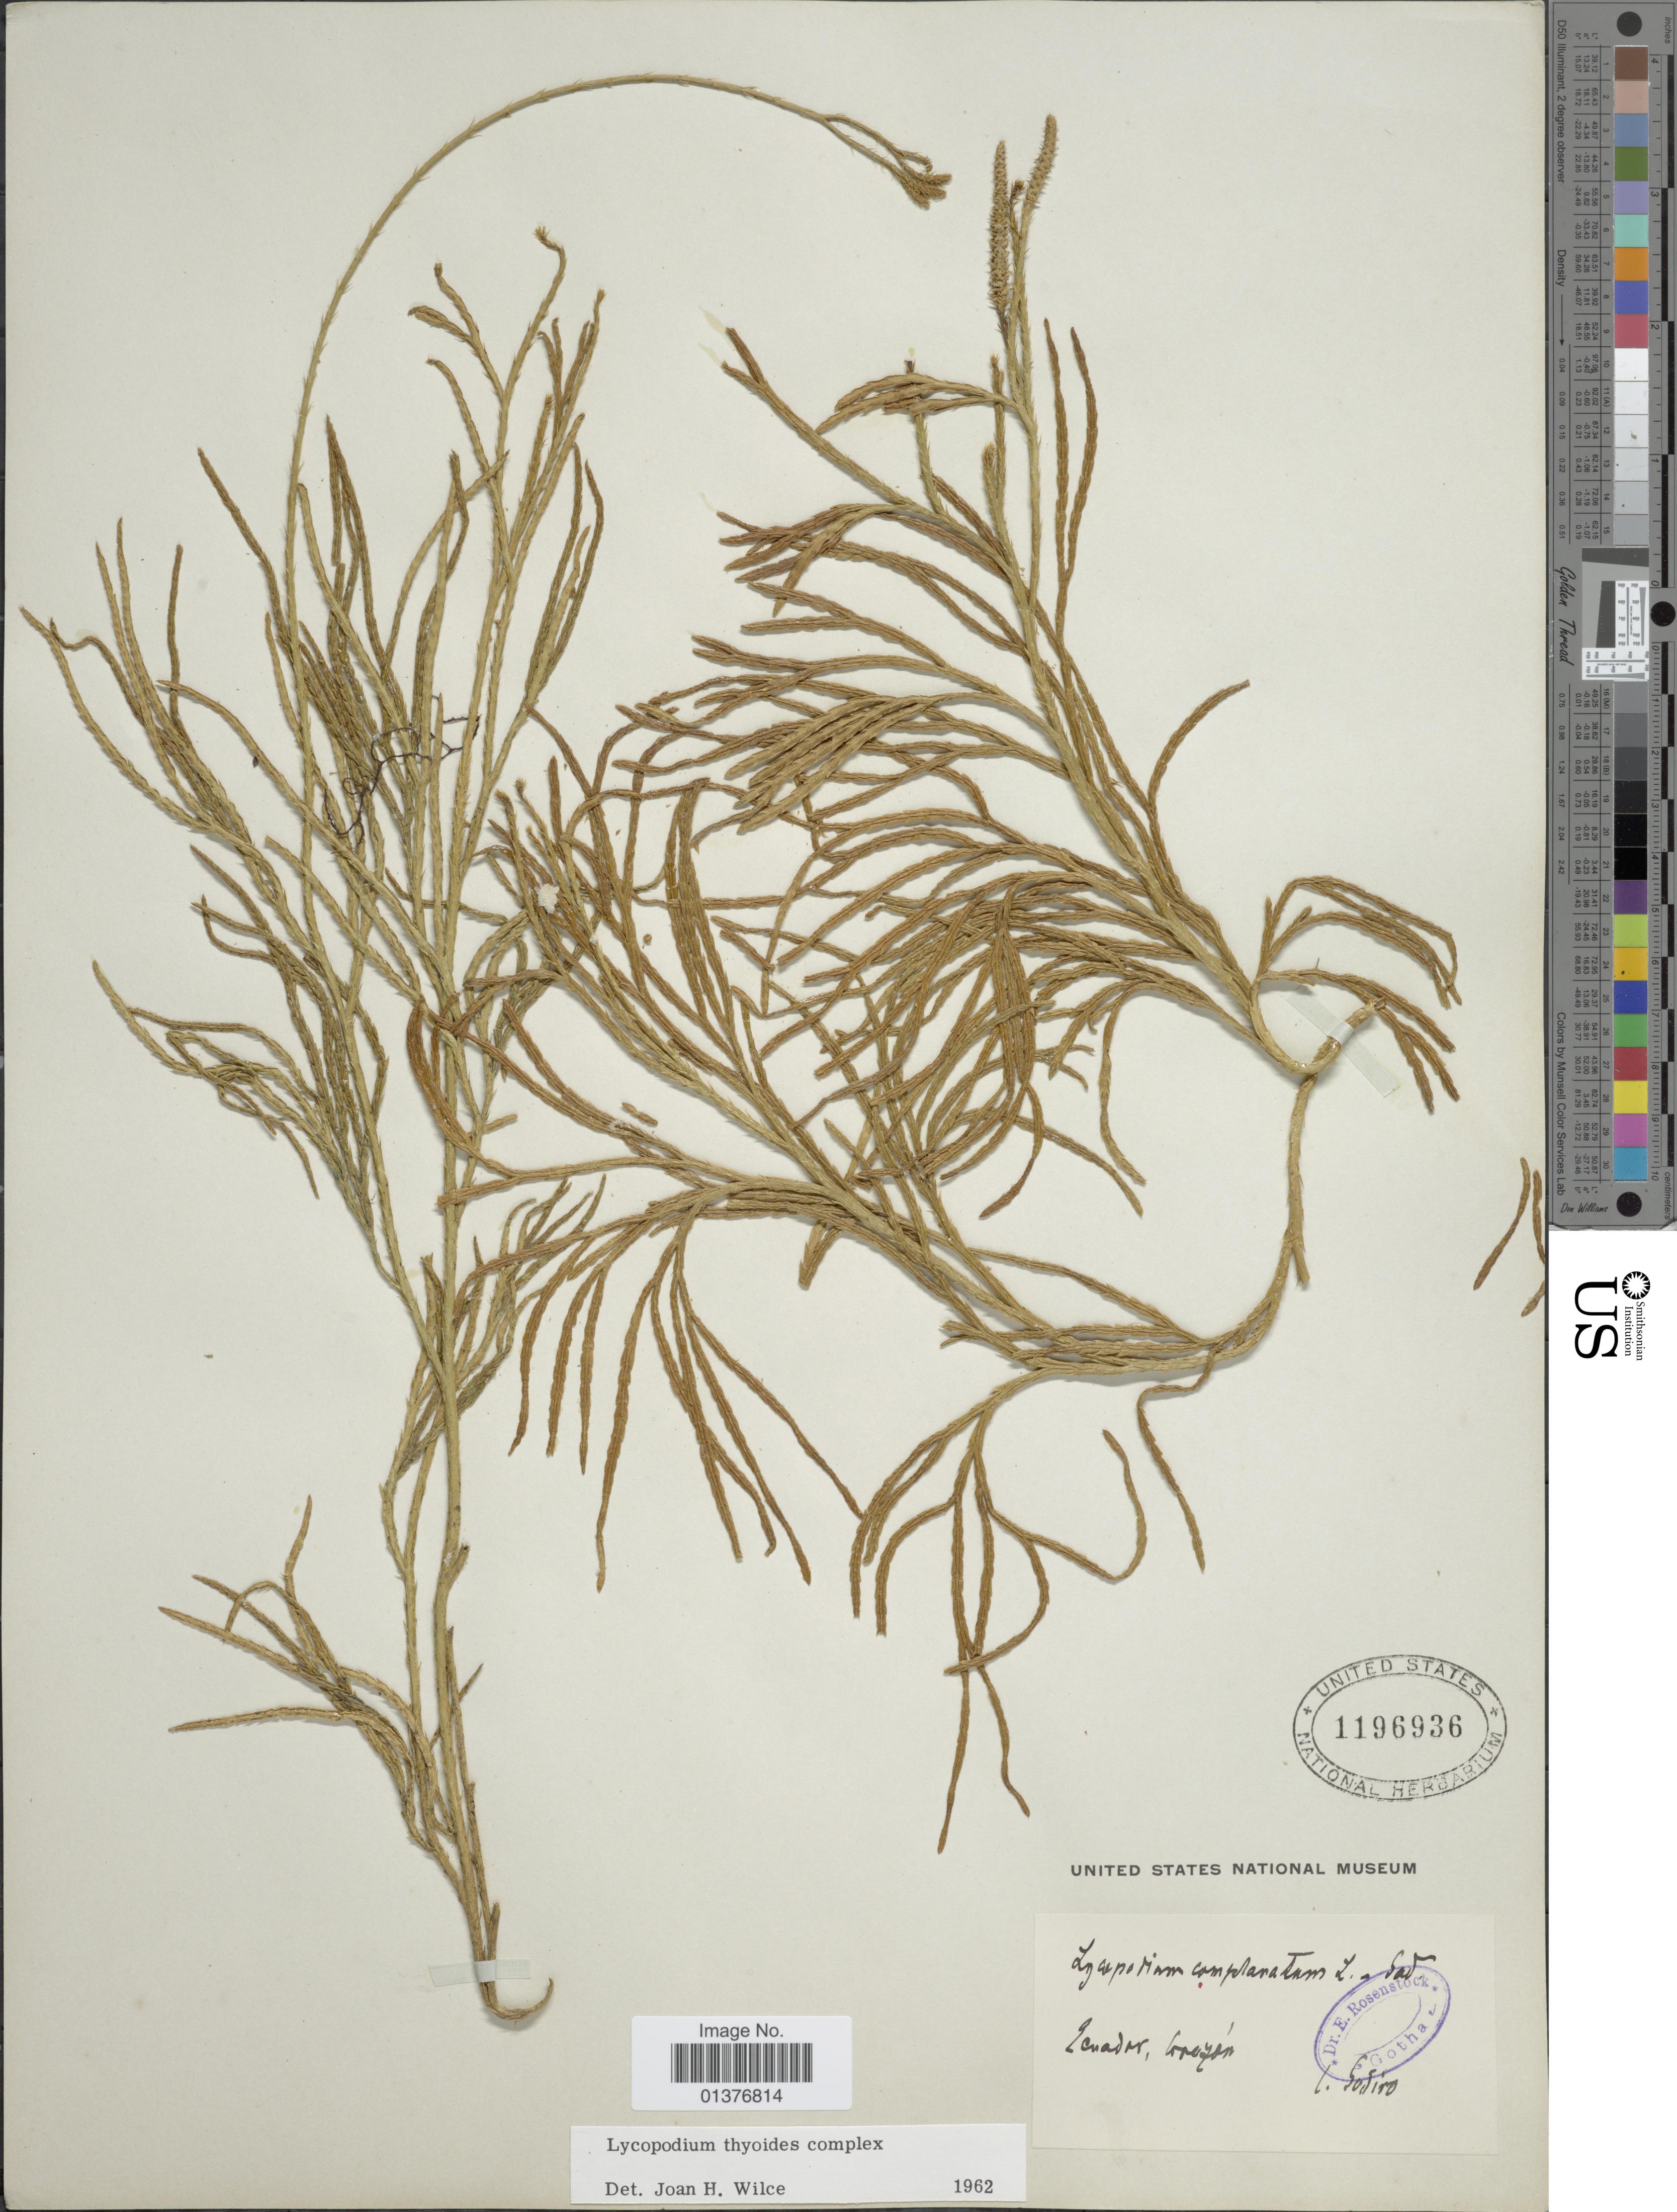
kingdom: Plantae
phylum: Tracheophyta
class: Lycopodiopsida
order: Lycopodiales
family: Lycopodiaceae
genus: Diphasiastrum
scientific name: Diphasiastrum thyoides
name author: (Humb. & Bonpl. ex Willd.) Holub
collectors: Sodiro, --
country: Ecuador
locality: Corazon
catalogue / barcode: US 1196936